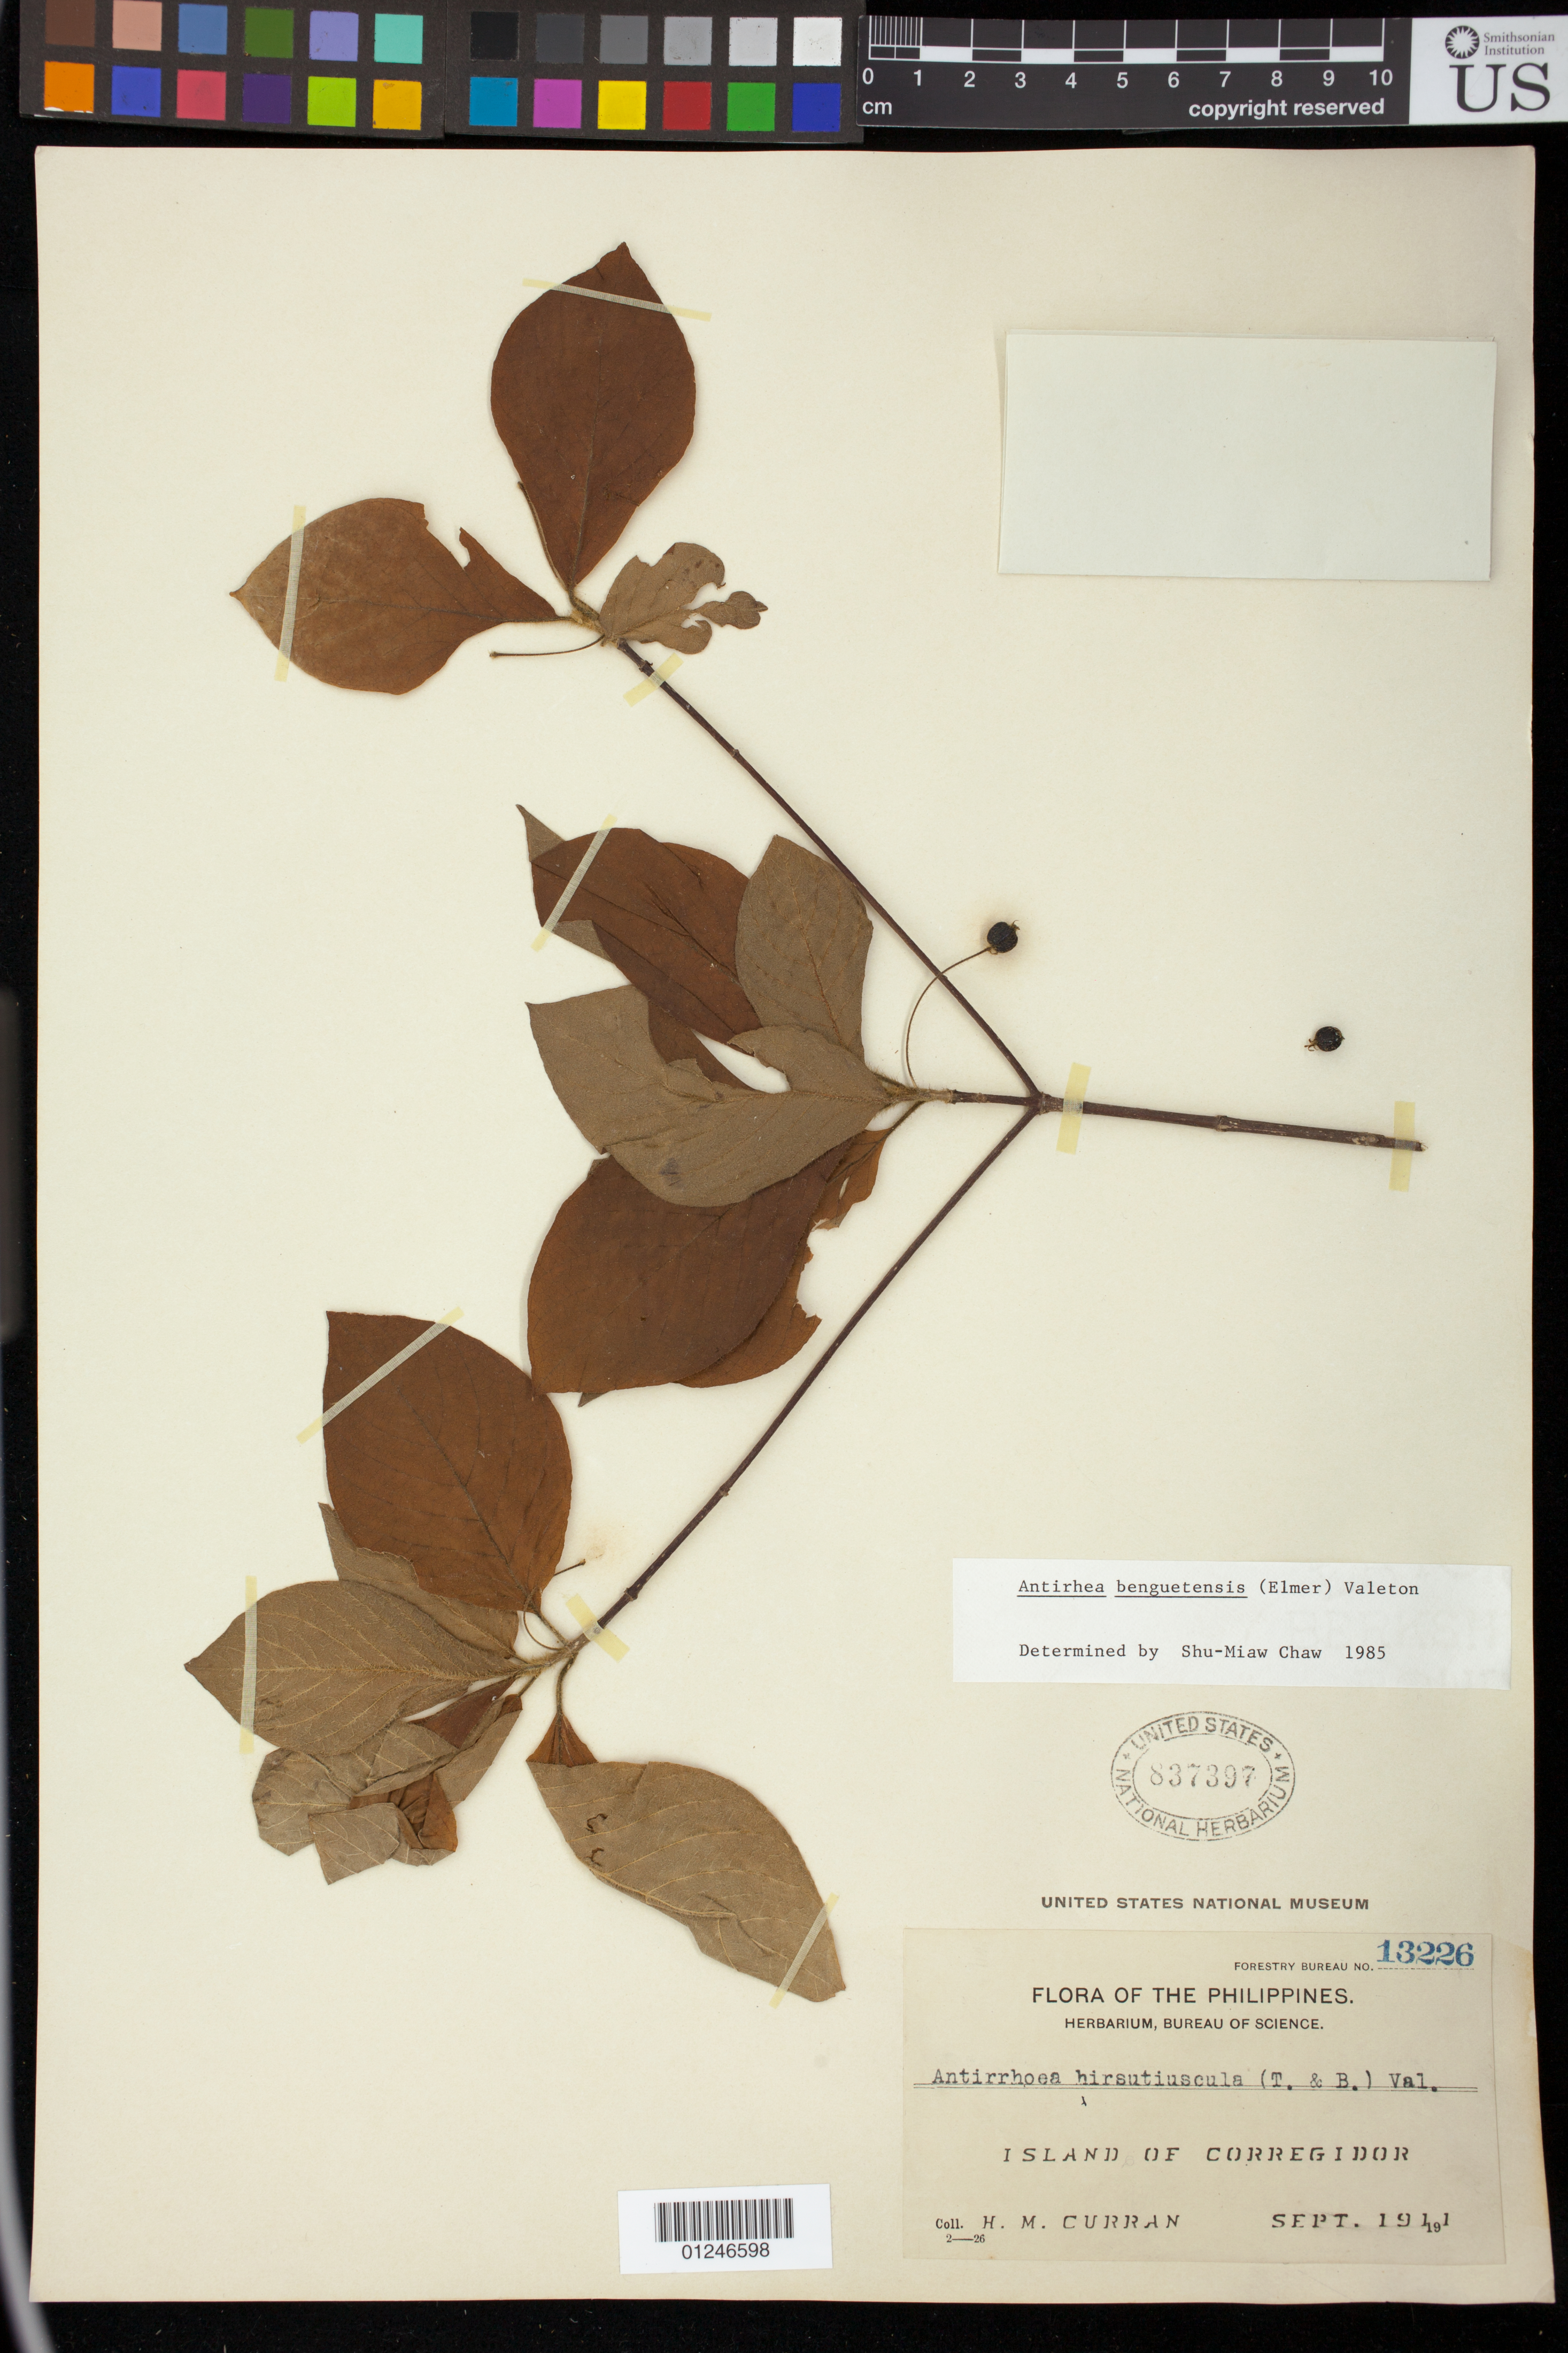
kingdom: Plantae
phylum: Tracheophyta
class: Magnoliopsida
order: Gentianales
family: Rubiaceae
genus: Guettardella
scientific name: Guettardella benguetensis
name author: (Elmer) J.G. Chavez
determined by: Chavez, J. G.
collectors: H. M. Curran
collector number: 2-26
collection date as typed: Sep 1911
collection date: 1911-09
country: Philippines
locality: Island of Corregidor.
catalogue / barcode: US 837397